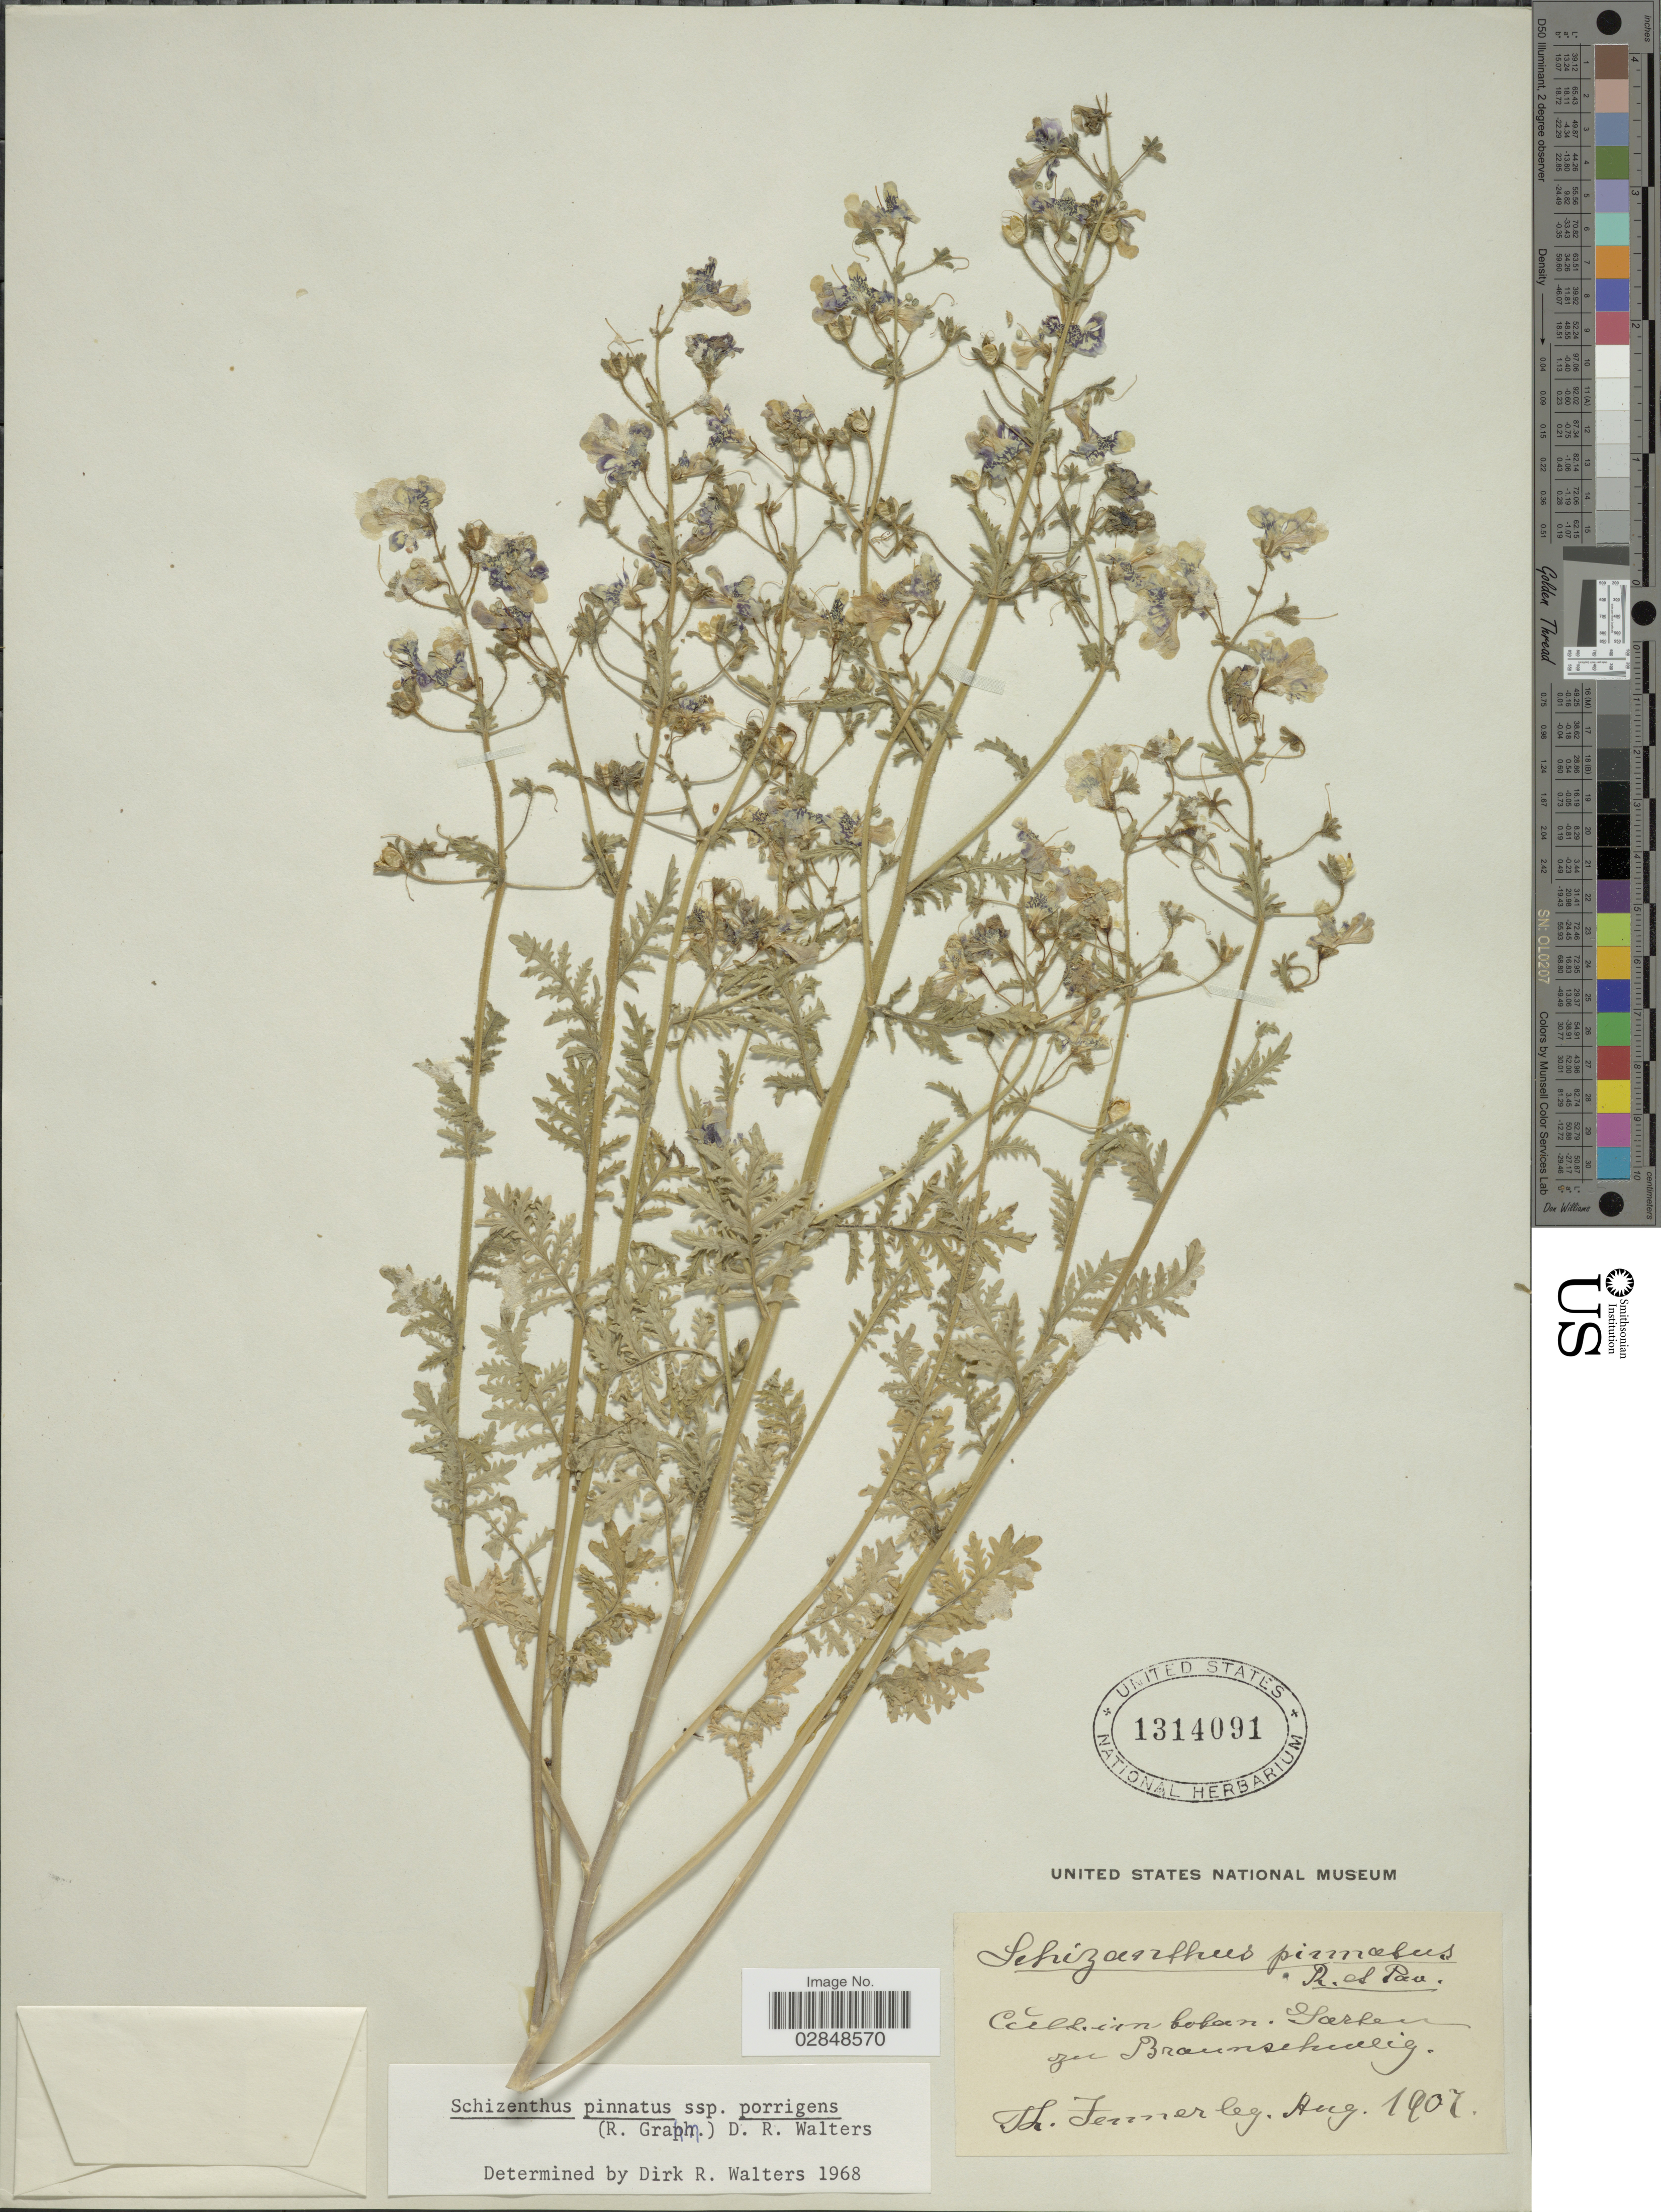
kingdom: Plantae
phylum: Tracheophyta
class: Magnoliopsida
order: Solanales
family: Solanaceae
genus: Schizanthus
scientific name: Schizanthus porrigens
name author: Graham ex Hook.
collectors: I. Fenner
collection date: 1907-08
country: Germany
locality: Im boban. Garten zu Braunschweig.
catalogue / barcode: US 1314091